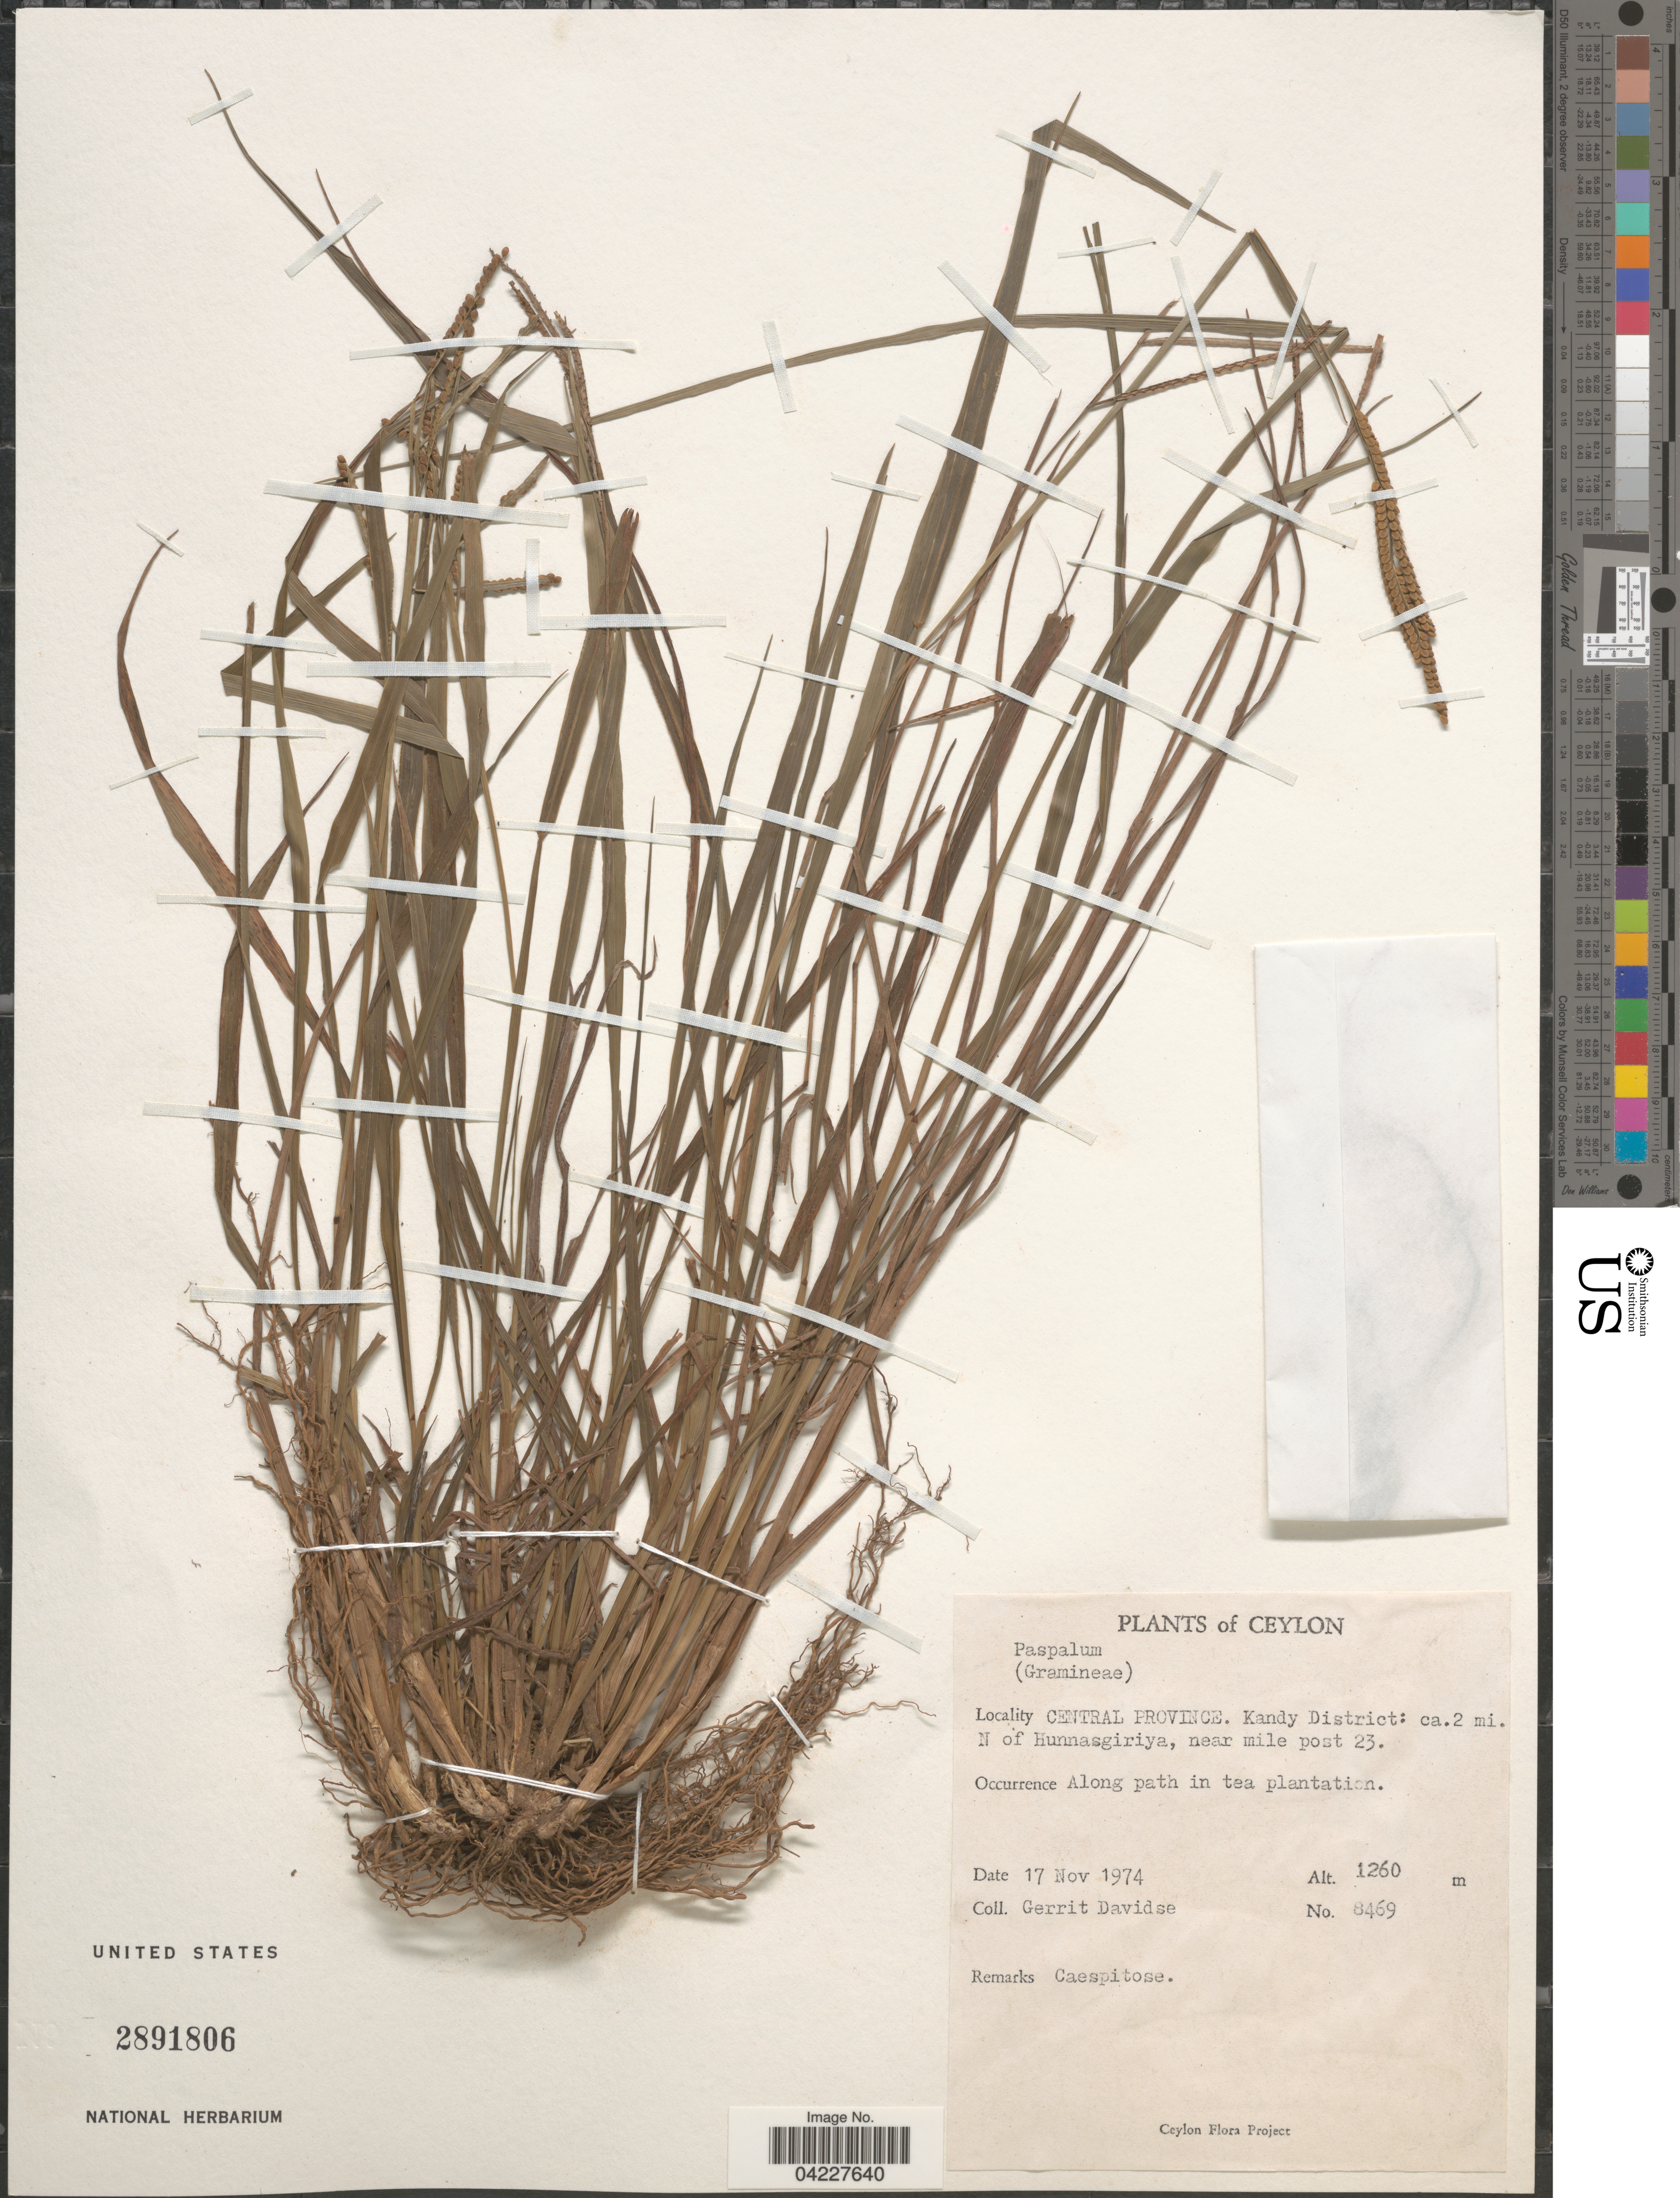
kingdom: Plantae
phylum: Tracheophyta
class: Liliopsida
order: Poales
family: Poaceae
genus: Paspalum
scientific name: Paspalum sp.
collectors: G. Davidse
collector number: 8469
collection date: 1974-11-17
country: Sri Lanka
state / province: Central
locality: Ceylon. Kandy District: ca. 2 mi. N of Hunnasgiriya, near mile post 23.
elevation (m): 1260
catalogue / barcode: US 2891806